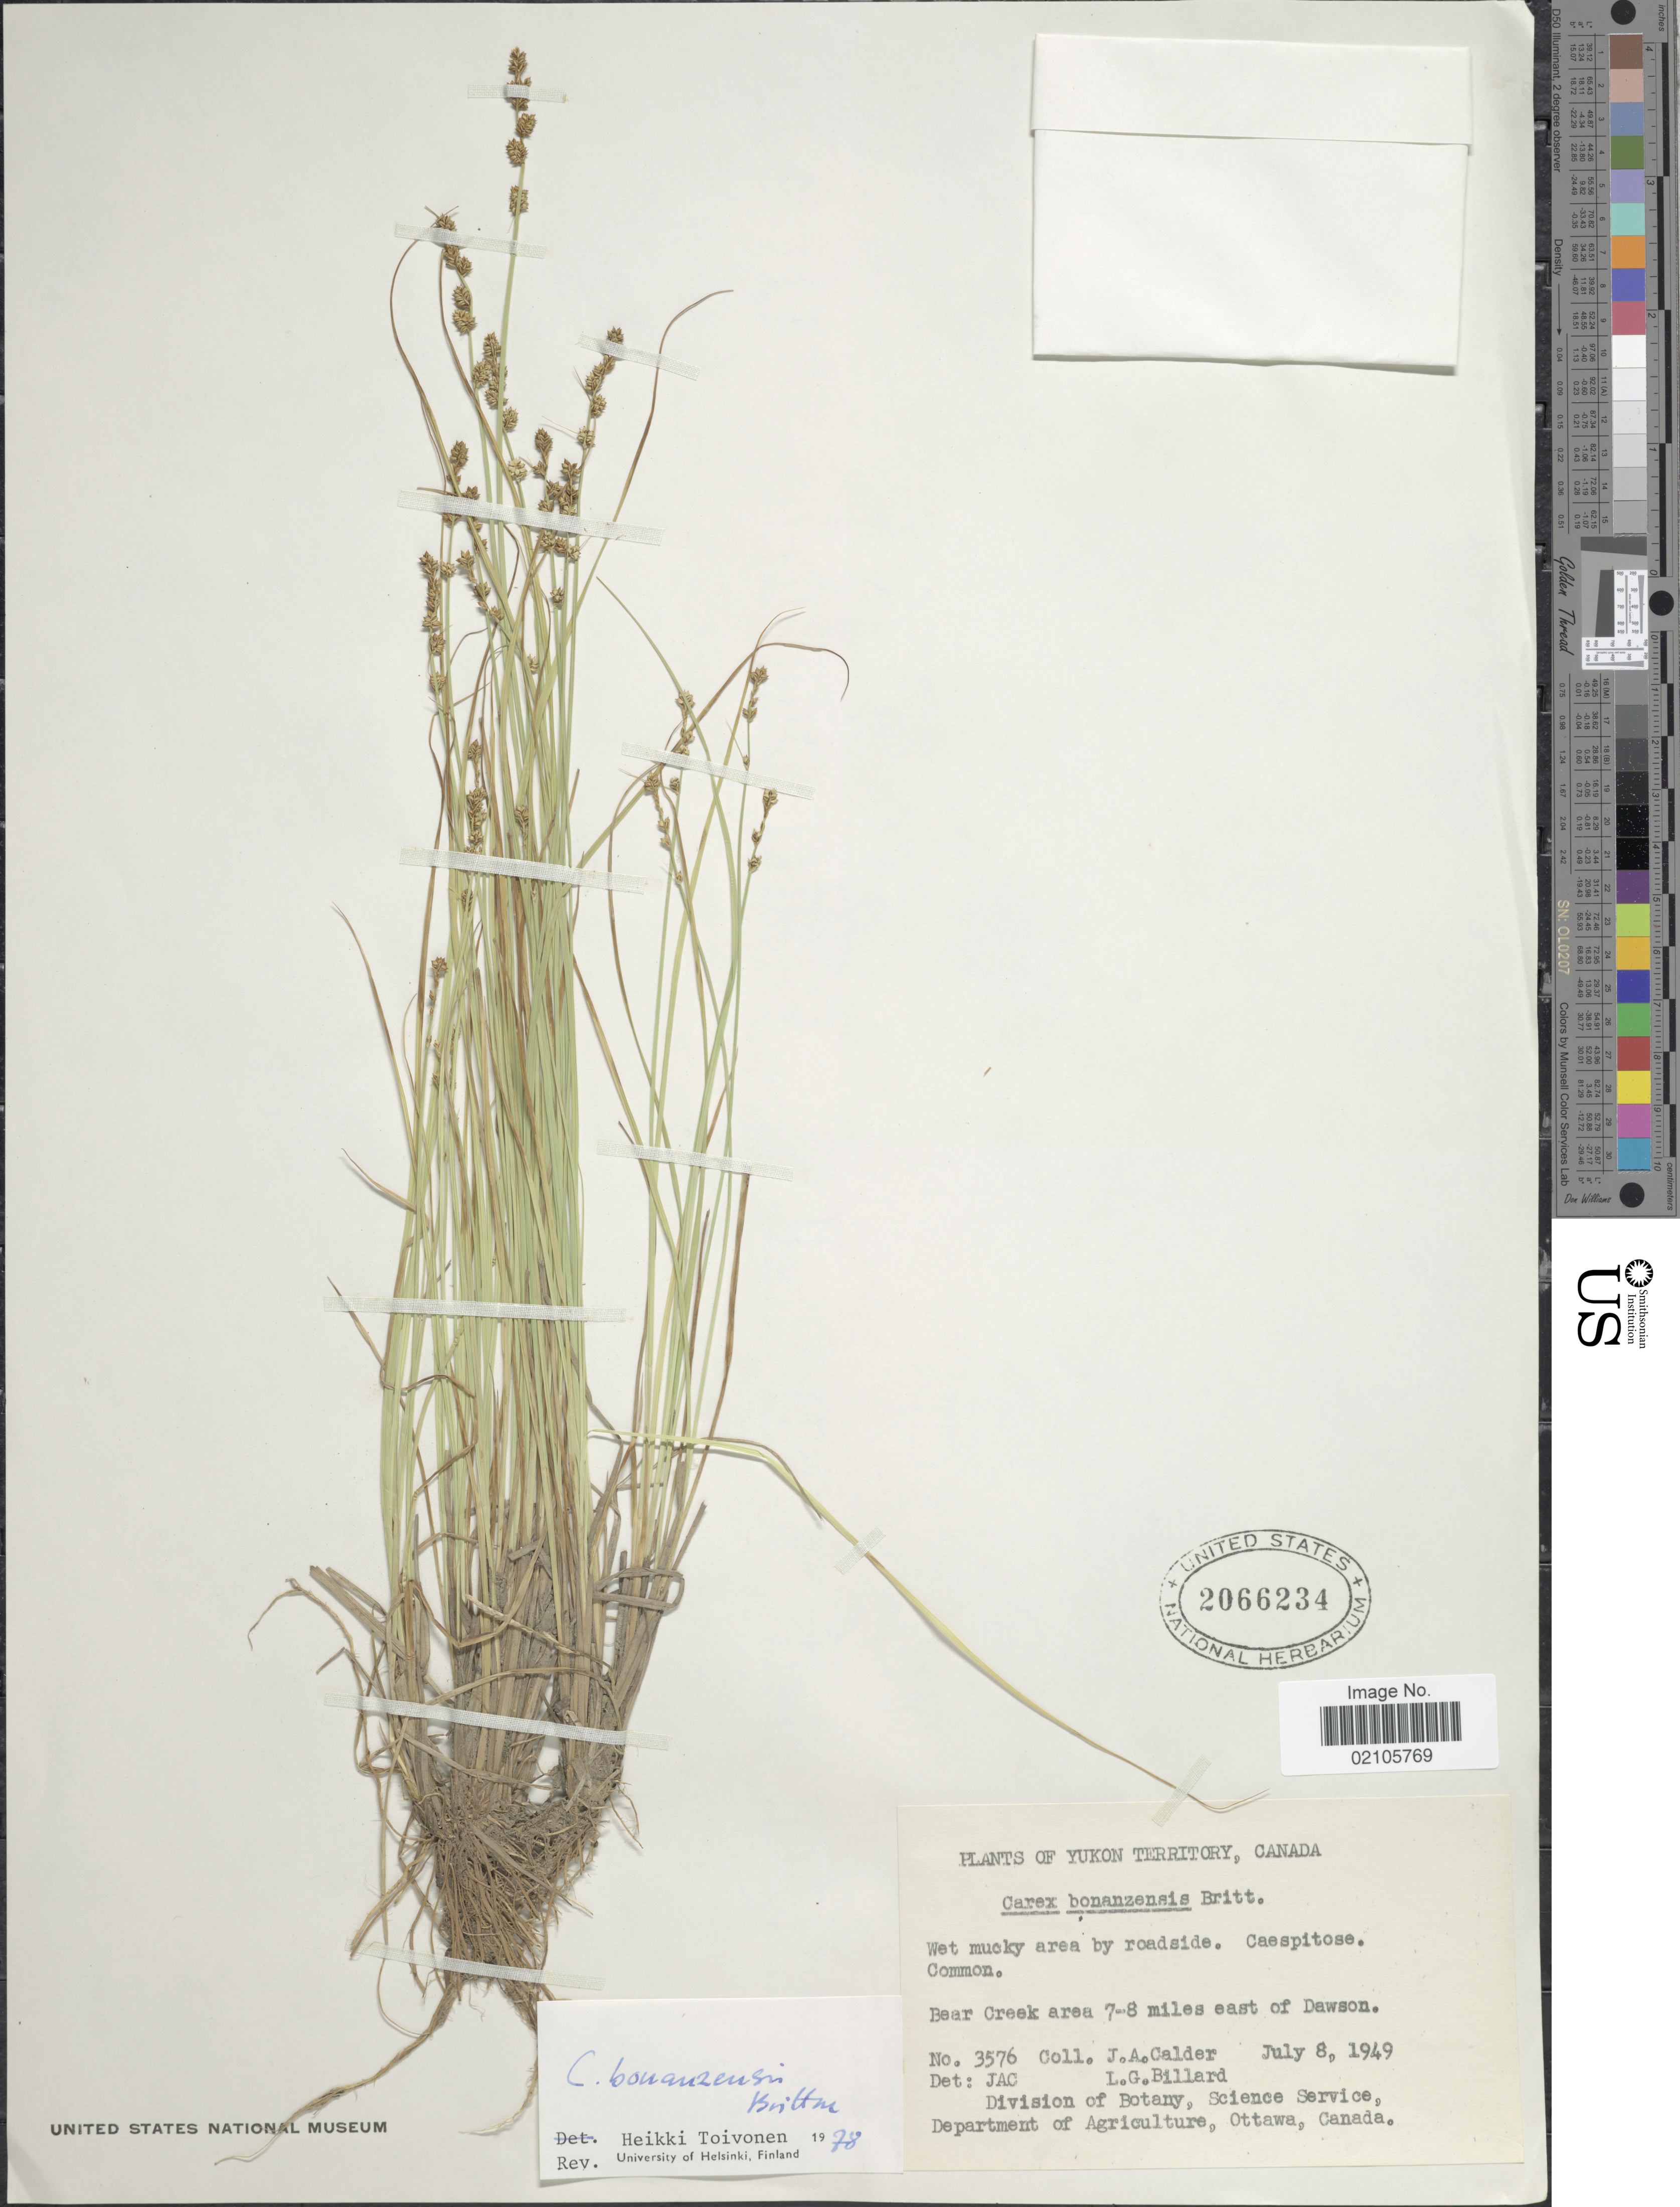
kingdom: Plantae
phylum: Tracheophyta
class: Liliopsida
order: Poales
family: Cyperaceae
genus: Carex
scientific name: Carex bonanzensis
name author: Britton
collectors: J. A. Calder & L. Billard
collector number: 3576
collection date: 1949-07-08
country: Canada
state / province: Yukon Territory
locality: Beer Creek area 7-8 miles east of Dawson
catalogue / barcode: US 2066234